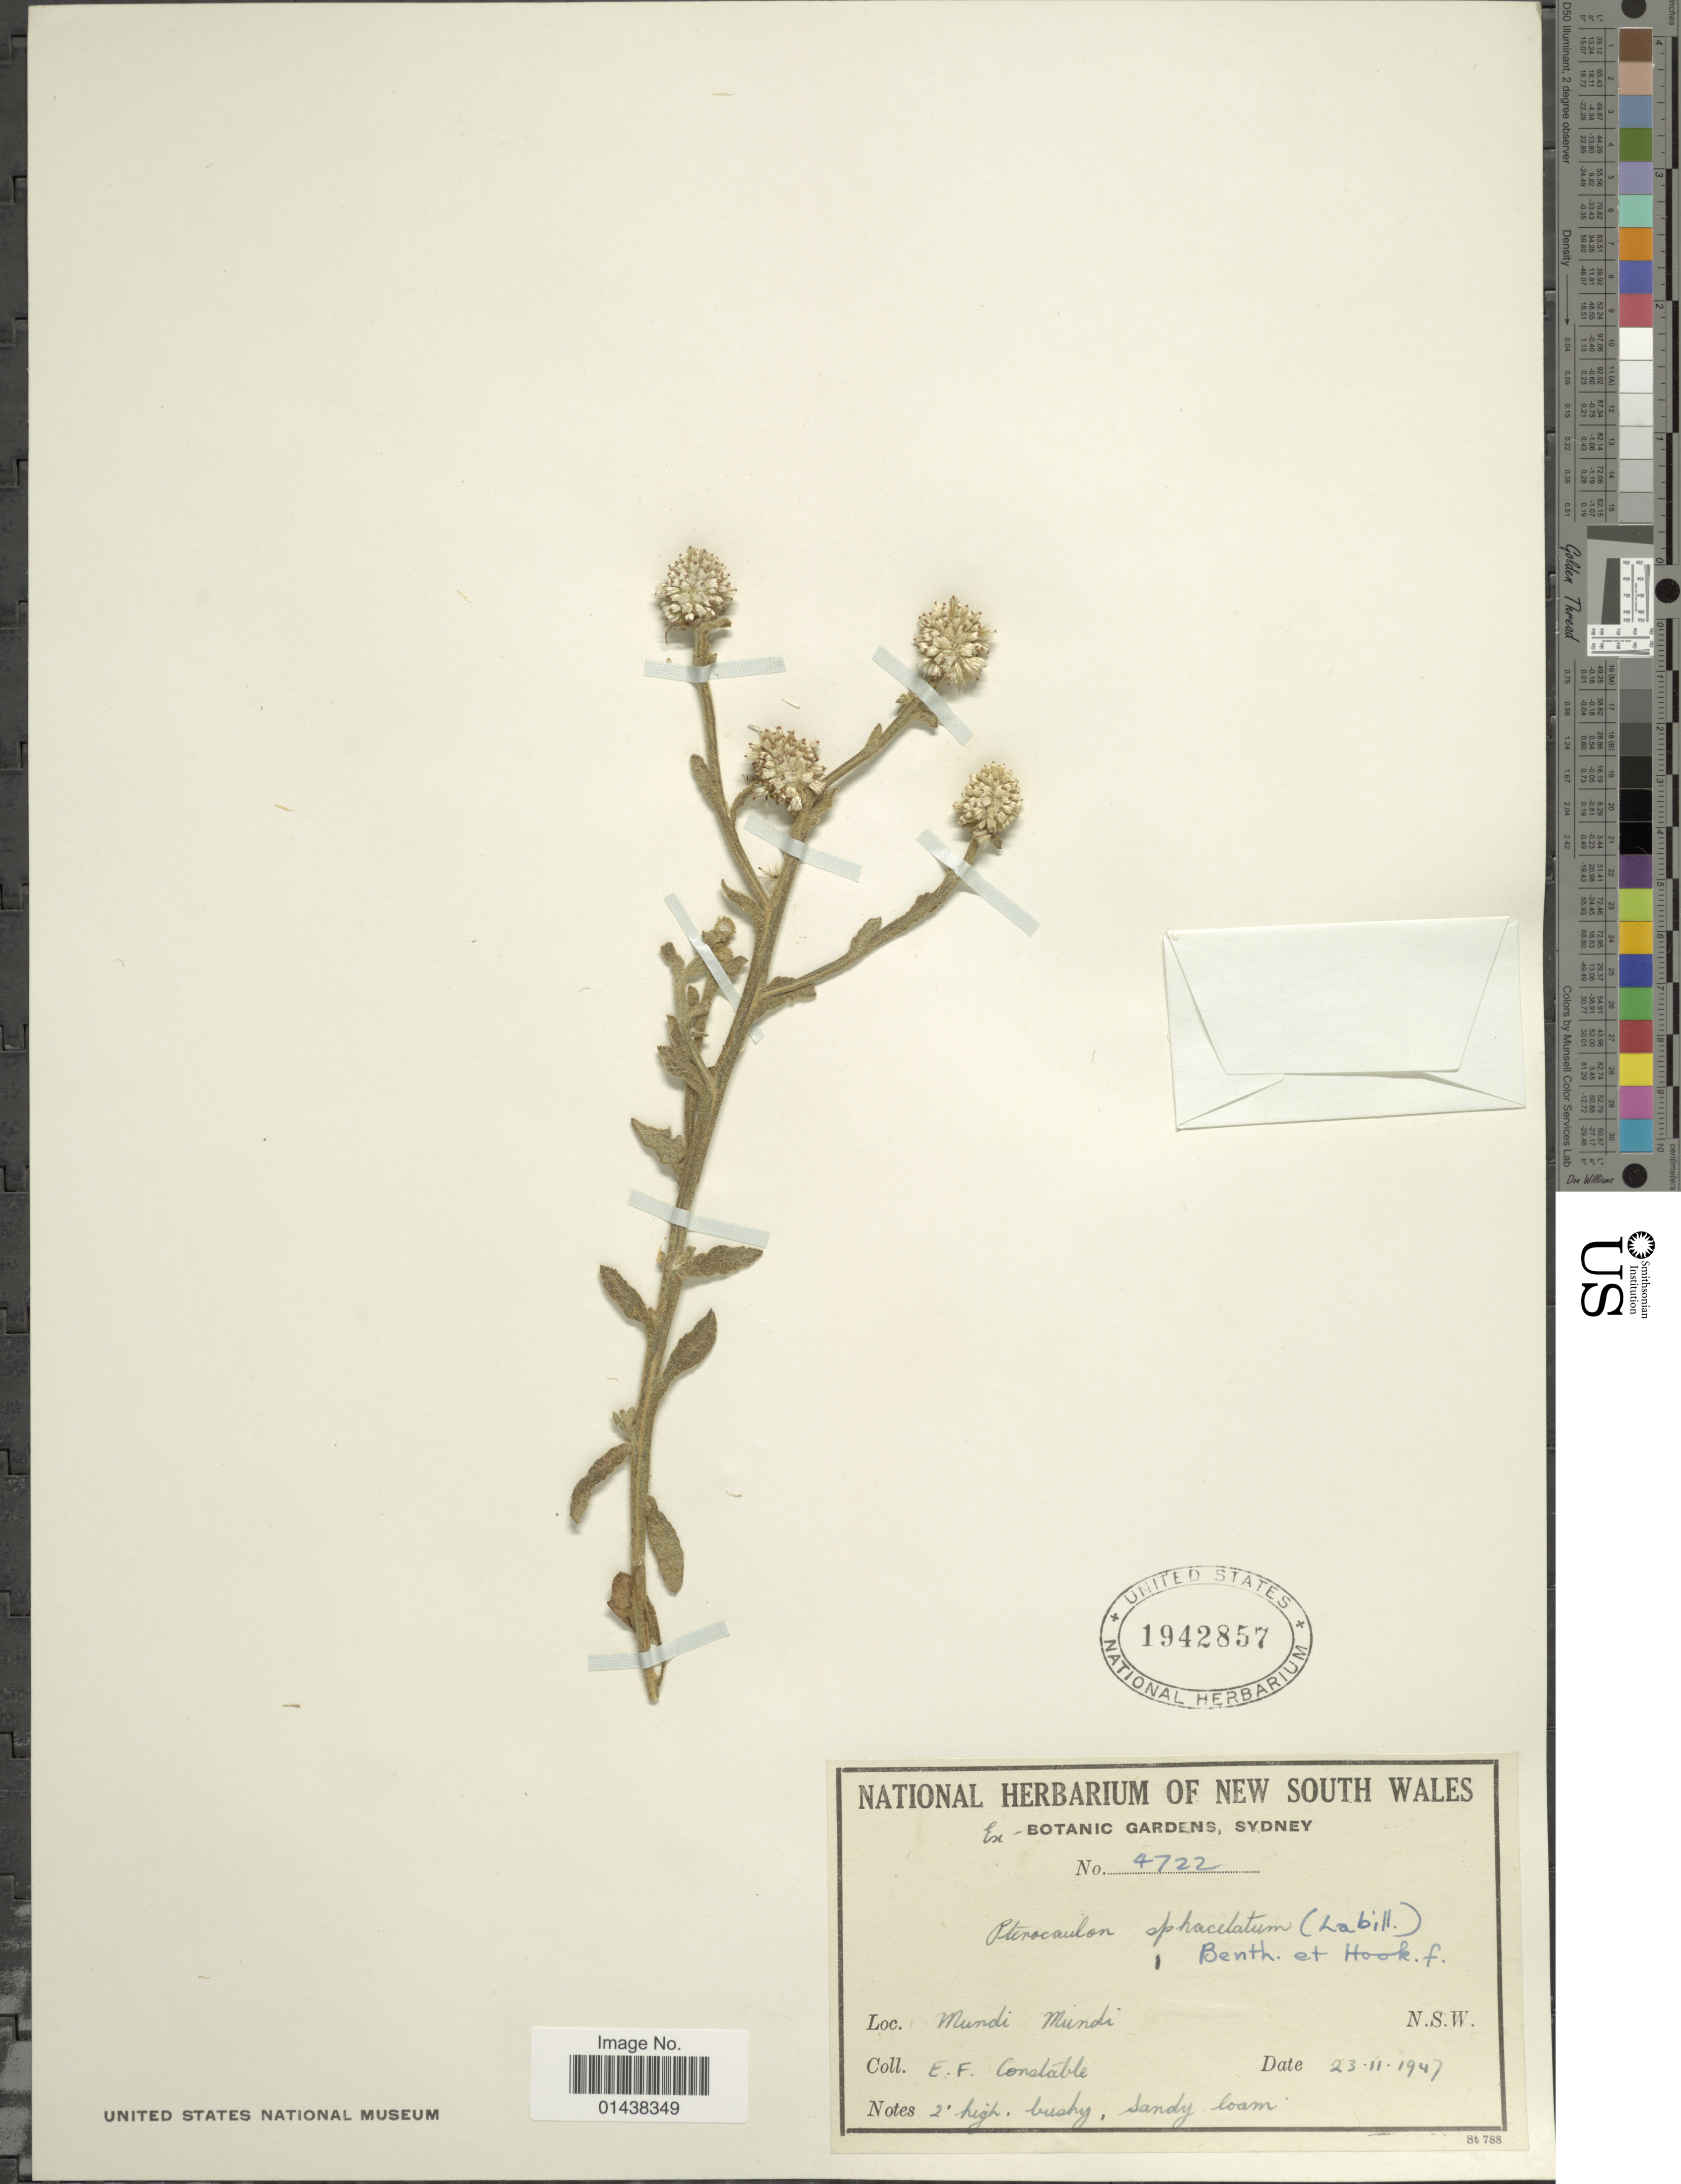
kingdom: Plantae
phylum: Tracheophyta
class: Magnoliopsida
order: Asterales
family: Asteraceae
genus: Pterocaulon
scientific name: Pterocaulon sphacelatum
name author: (Labill.) F. Muell.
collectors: E. F. Constable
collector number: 4722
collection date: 1947-11-23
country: Australia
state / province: New South Wales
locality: Mundi Mundi N.S.W.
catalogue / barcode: US 1942857